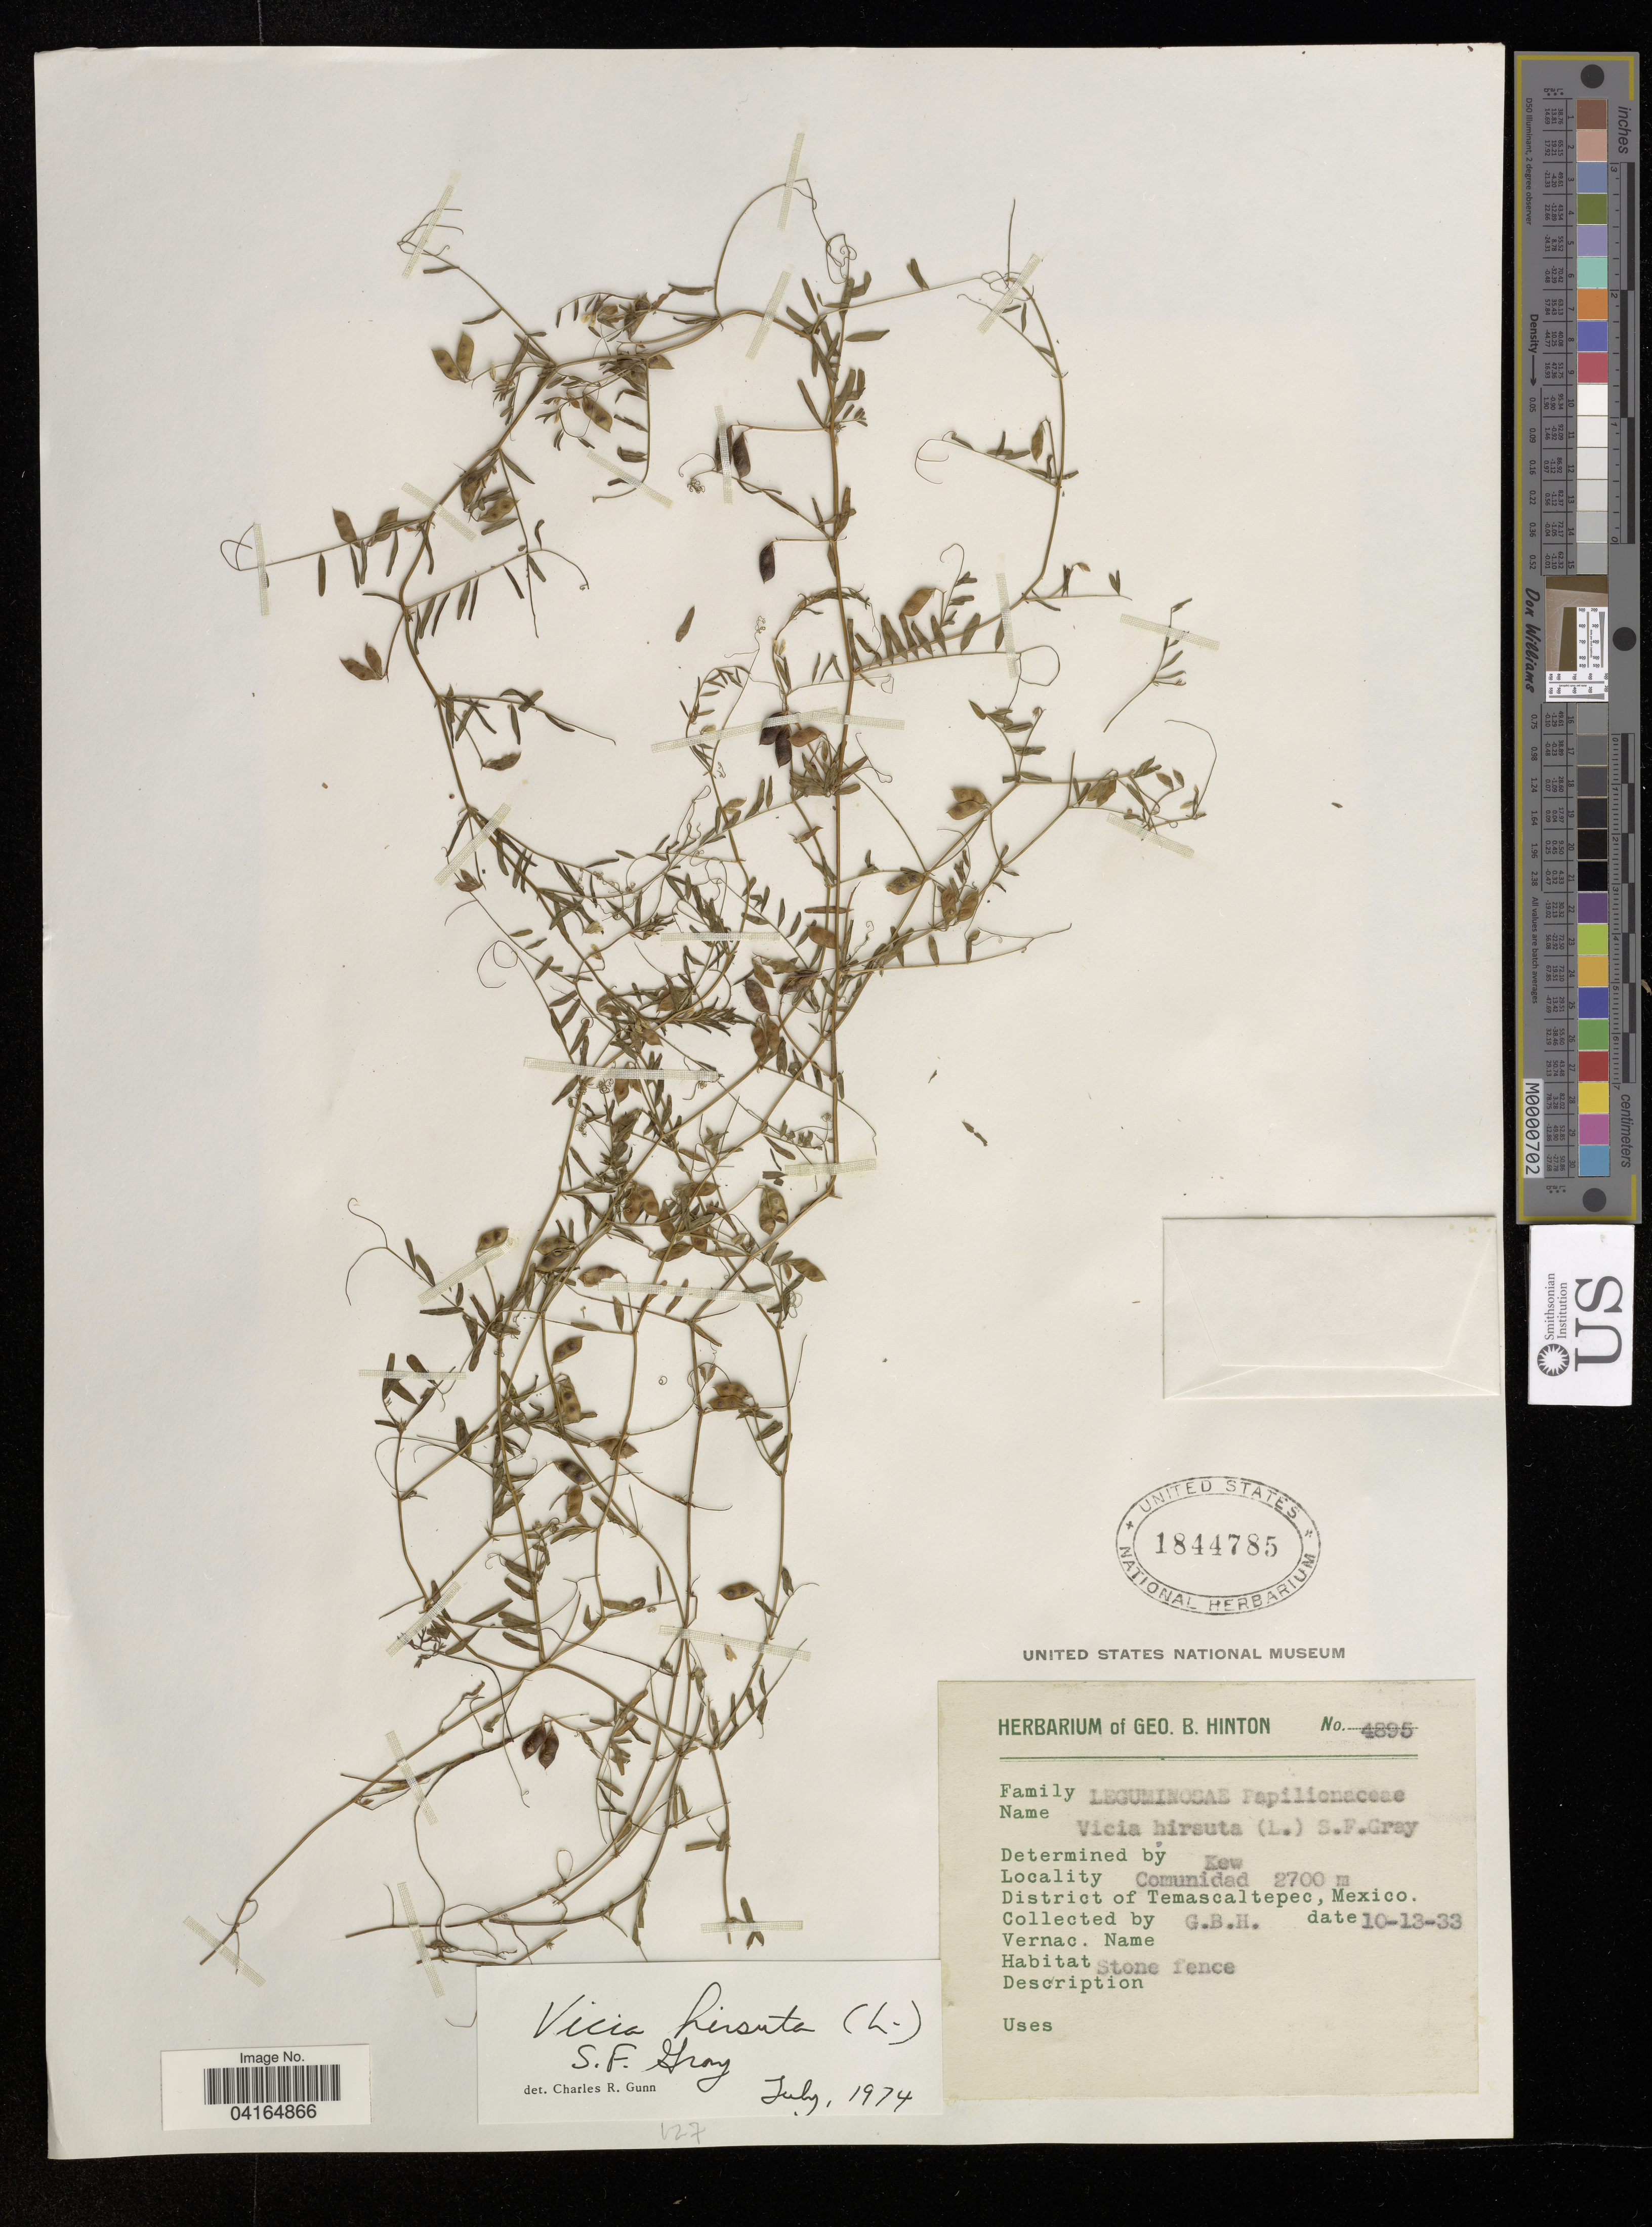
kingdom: Plantae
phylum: Tracheophyta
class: Magnoliopsida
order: Fabales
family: Fabaceae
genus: Vicia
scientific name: Vicia hirsuta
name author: (L.) A. Gray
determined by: Hechenleitner, Paulina, RBG Edinburgh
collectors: G. B. H.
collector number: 4895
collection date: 1933-10-13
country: Mexico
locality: Comunidad. District of Temascaltepec.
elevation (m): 2700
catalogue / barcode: US 1844785